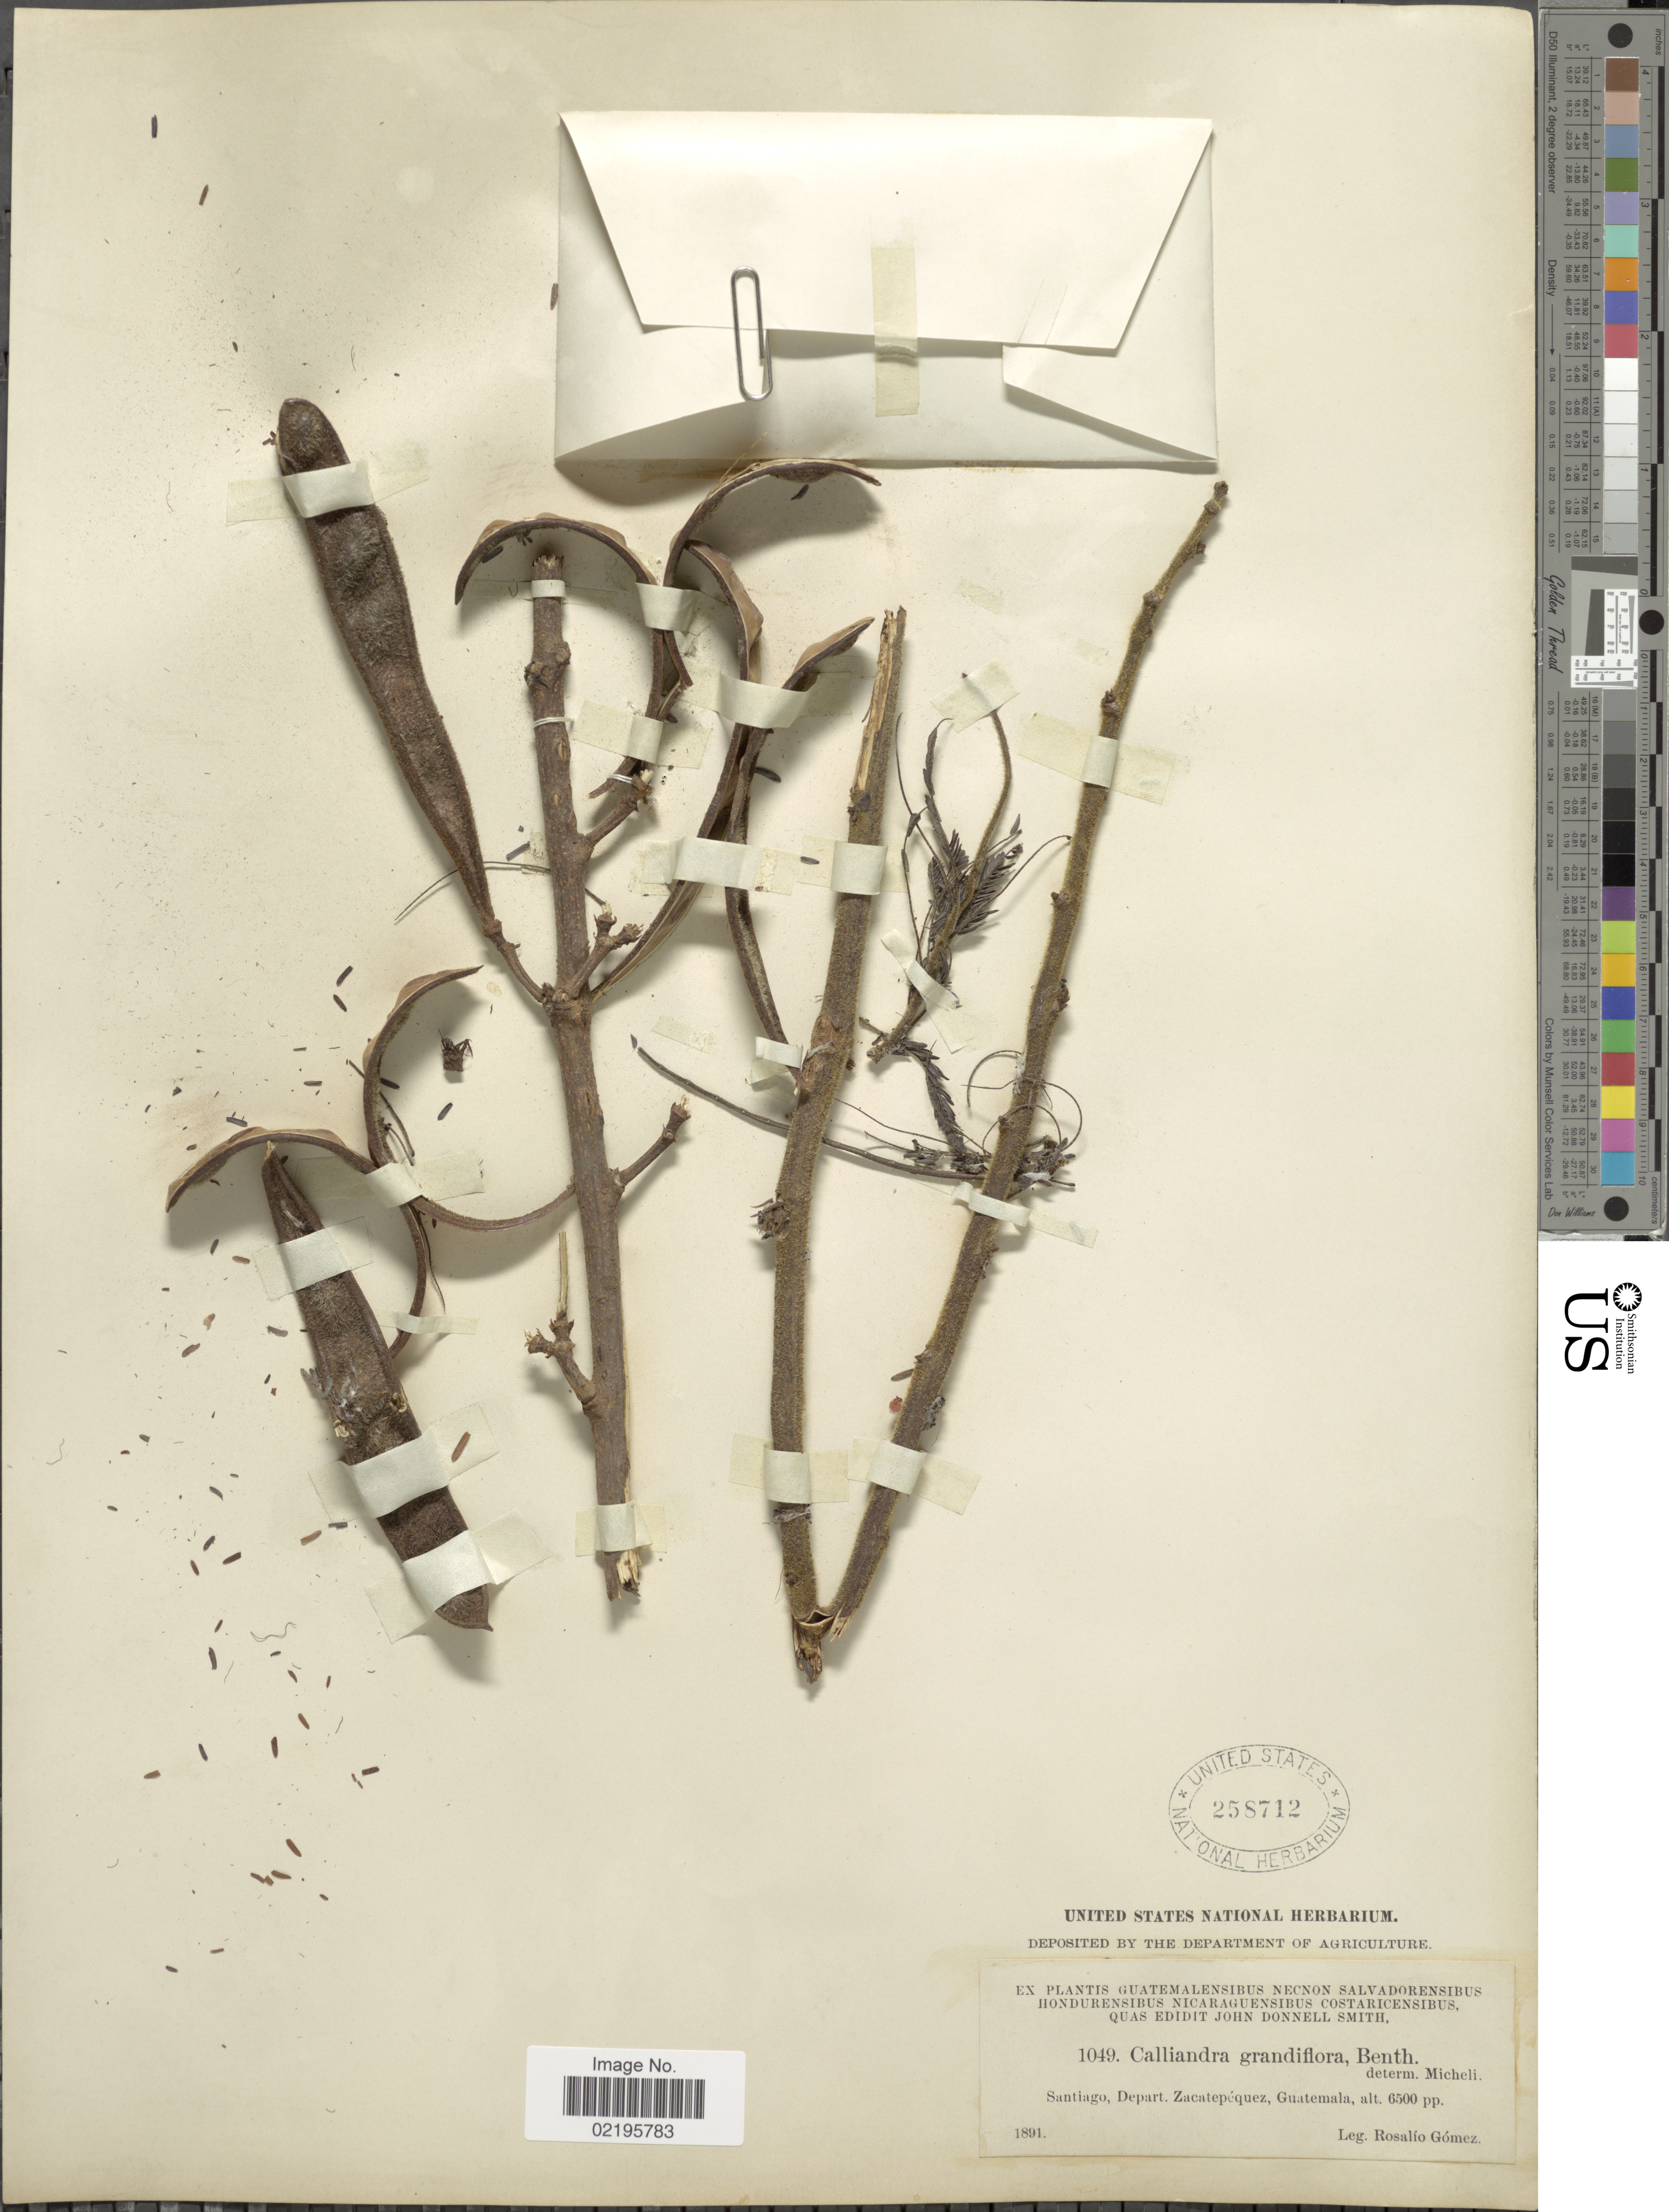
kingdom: Plantae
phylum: Tracheophyta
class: Magnoliopsida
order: Fabales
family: Fabaceae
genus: Calliandra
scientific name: Calliandra conzattiana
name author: (Britton) Standl.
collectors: R. Gómez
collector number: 1049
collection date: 1891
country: Guatemala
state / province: Sacatepéquez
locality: Santiago, Depart. Zacatepequez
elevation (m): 1981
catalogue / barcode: US 258712